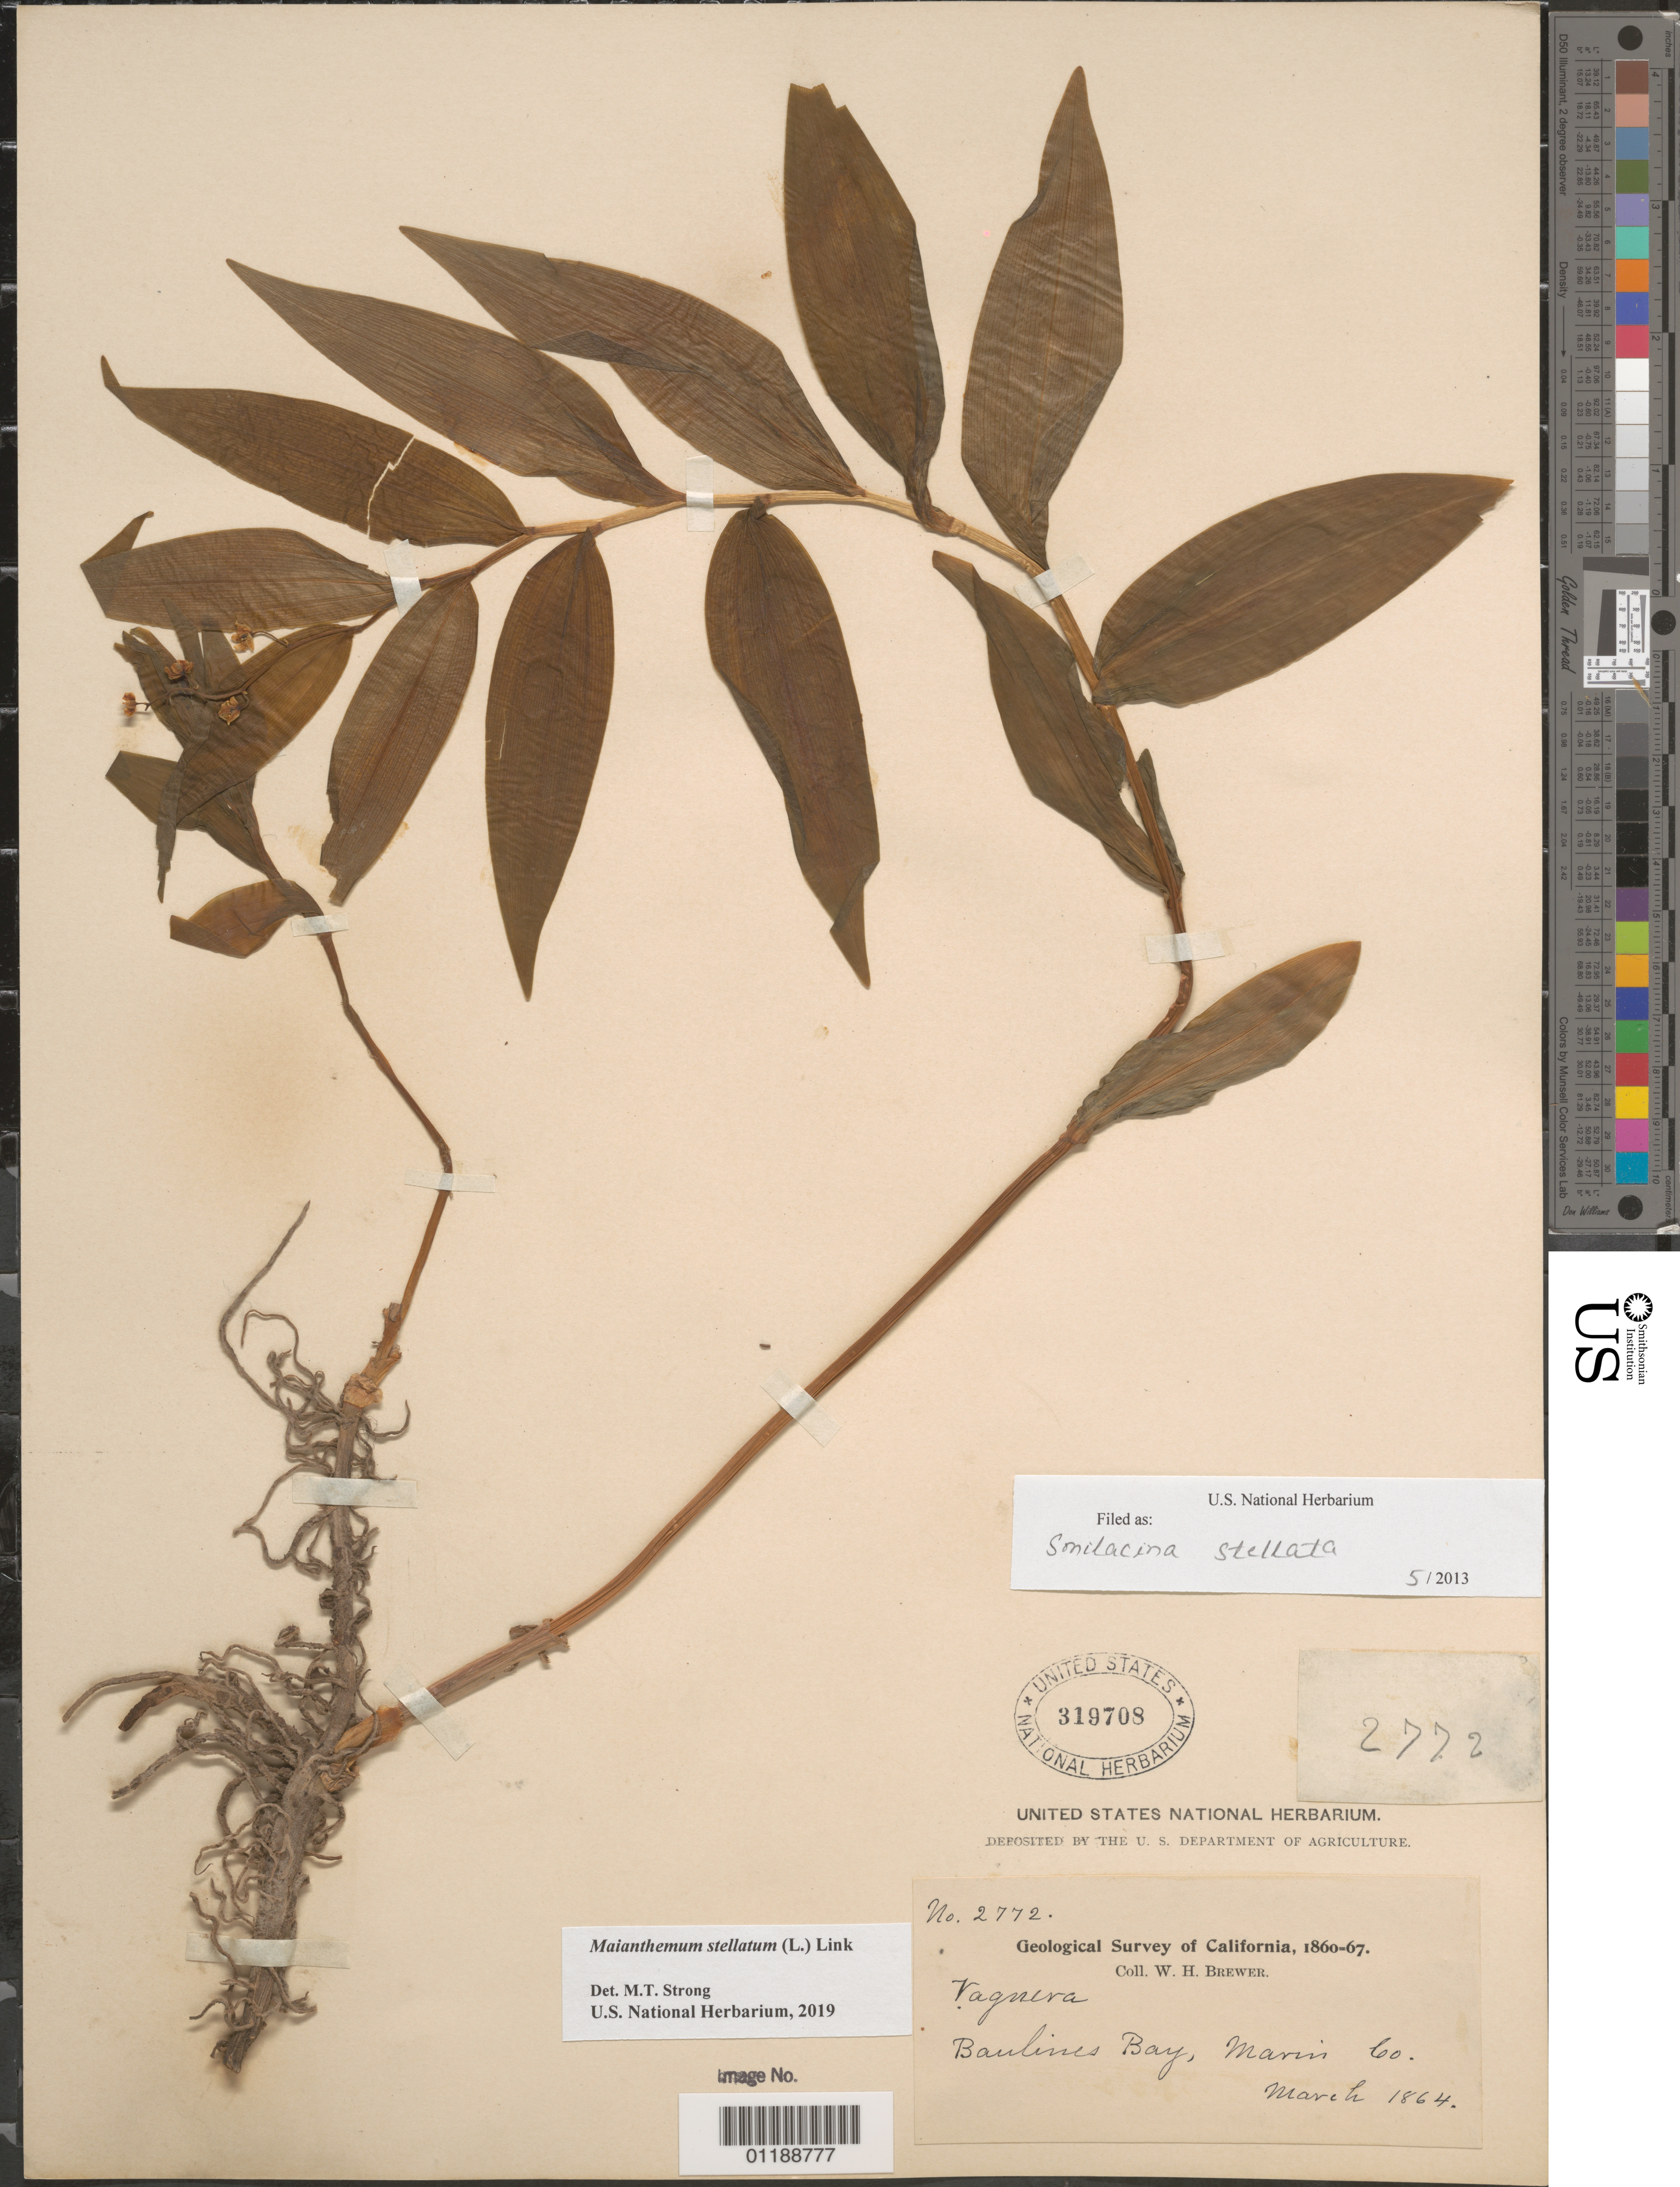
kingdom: Plantae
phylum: Tracheophyta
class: Liliopsida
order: Asparagales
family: Asparagaceae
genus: Maianthemum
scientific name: Maianthemum stellatum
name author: (L.) Link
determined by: Strong, Mark T., (BOT), Smithsonian Institution - National Museum of Natural History (UNITED STATES)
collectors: W. H. Brewer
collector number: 2772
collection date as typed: Mar 1864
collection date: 1864-03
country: United States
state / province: California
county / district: Marin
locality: Baulines Bay.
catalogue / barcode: US 319708